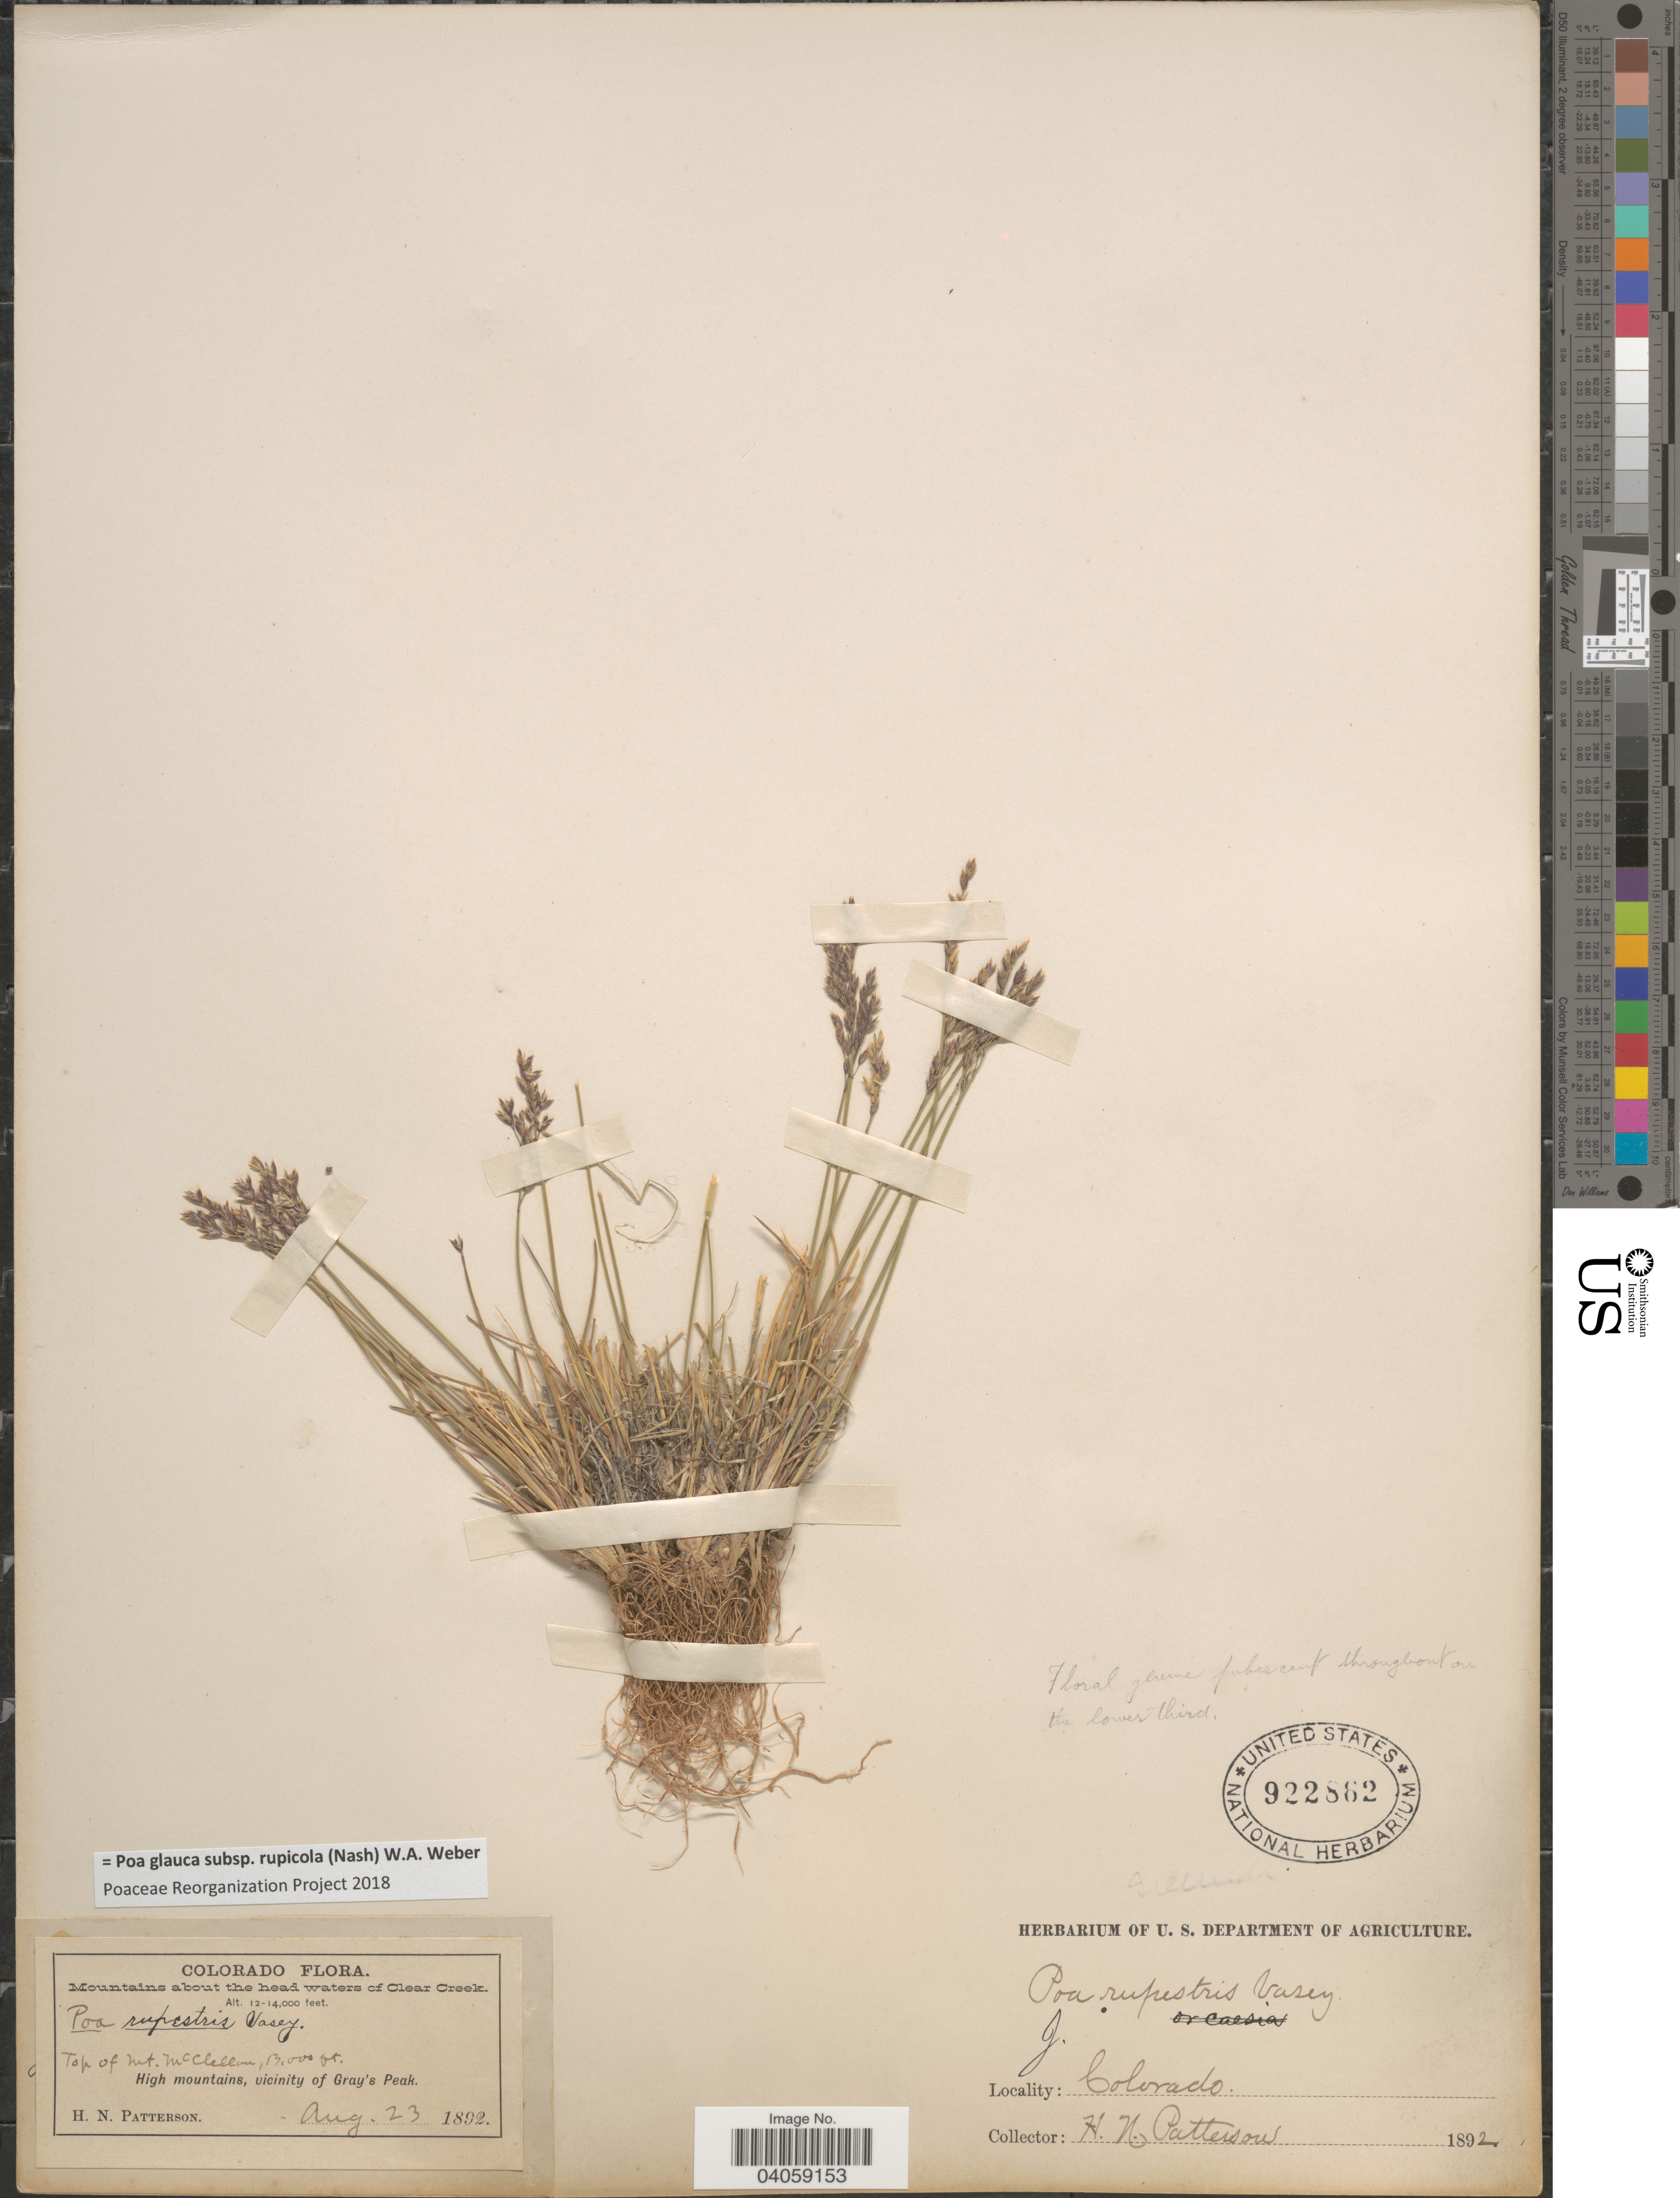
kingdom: Plantae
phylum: Tracheophyta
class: Liliopsida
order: Poales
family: Poaceae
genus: Poa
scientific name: Poa glauca subsp. rupicola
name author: (Nash) W.A. Weber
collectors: H. N. Patterson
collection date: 1892-08-23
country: United States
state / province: Colorado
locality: Mountains about the head waters of Clear Creek. Top of Mt. McClellan. High mountains, vicinity of Gray's Peak.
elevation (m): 3658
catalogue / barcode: US 922862